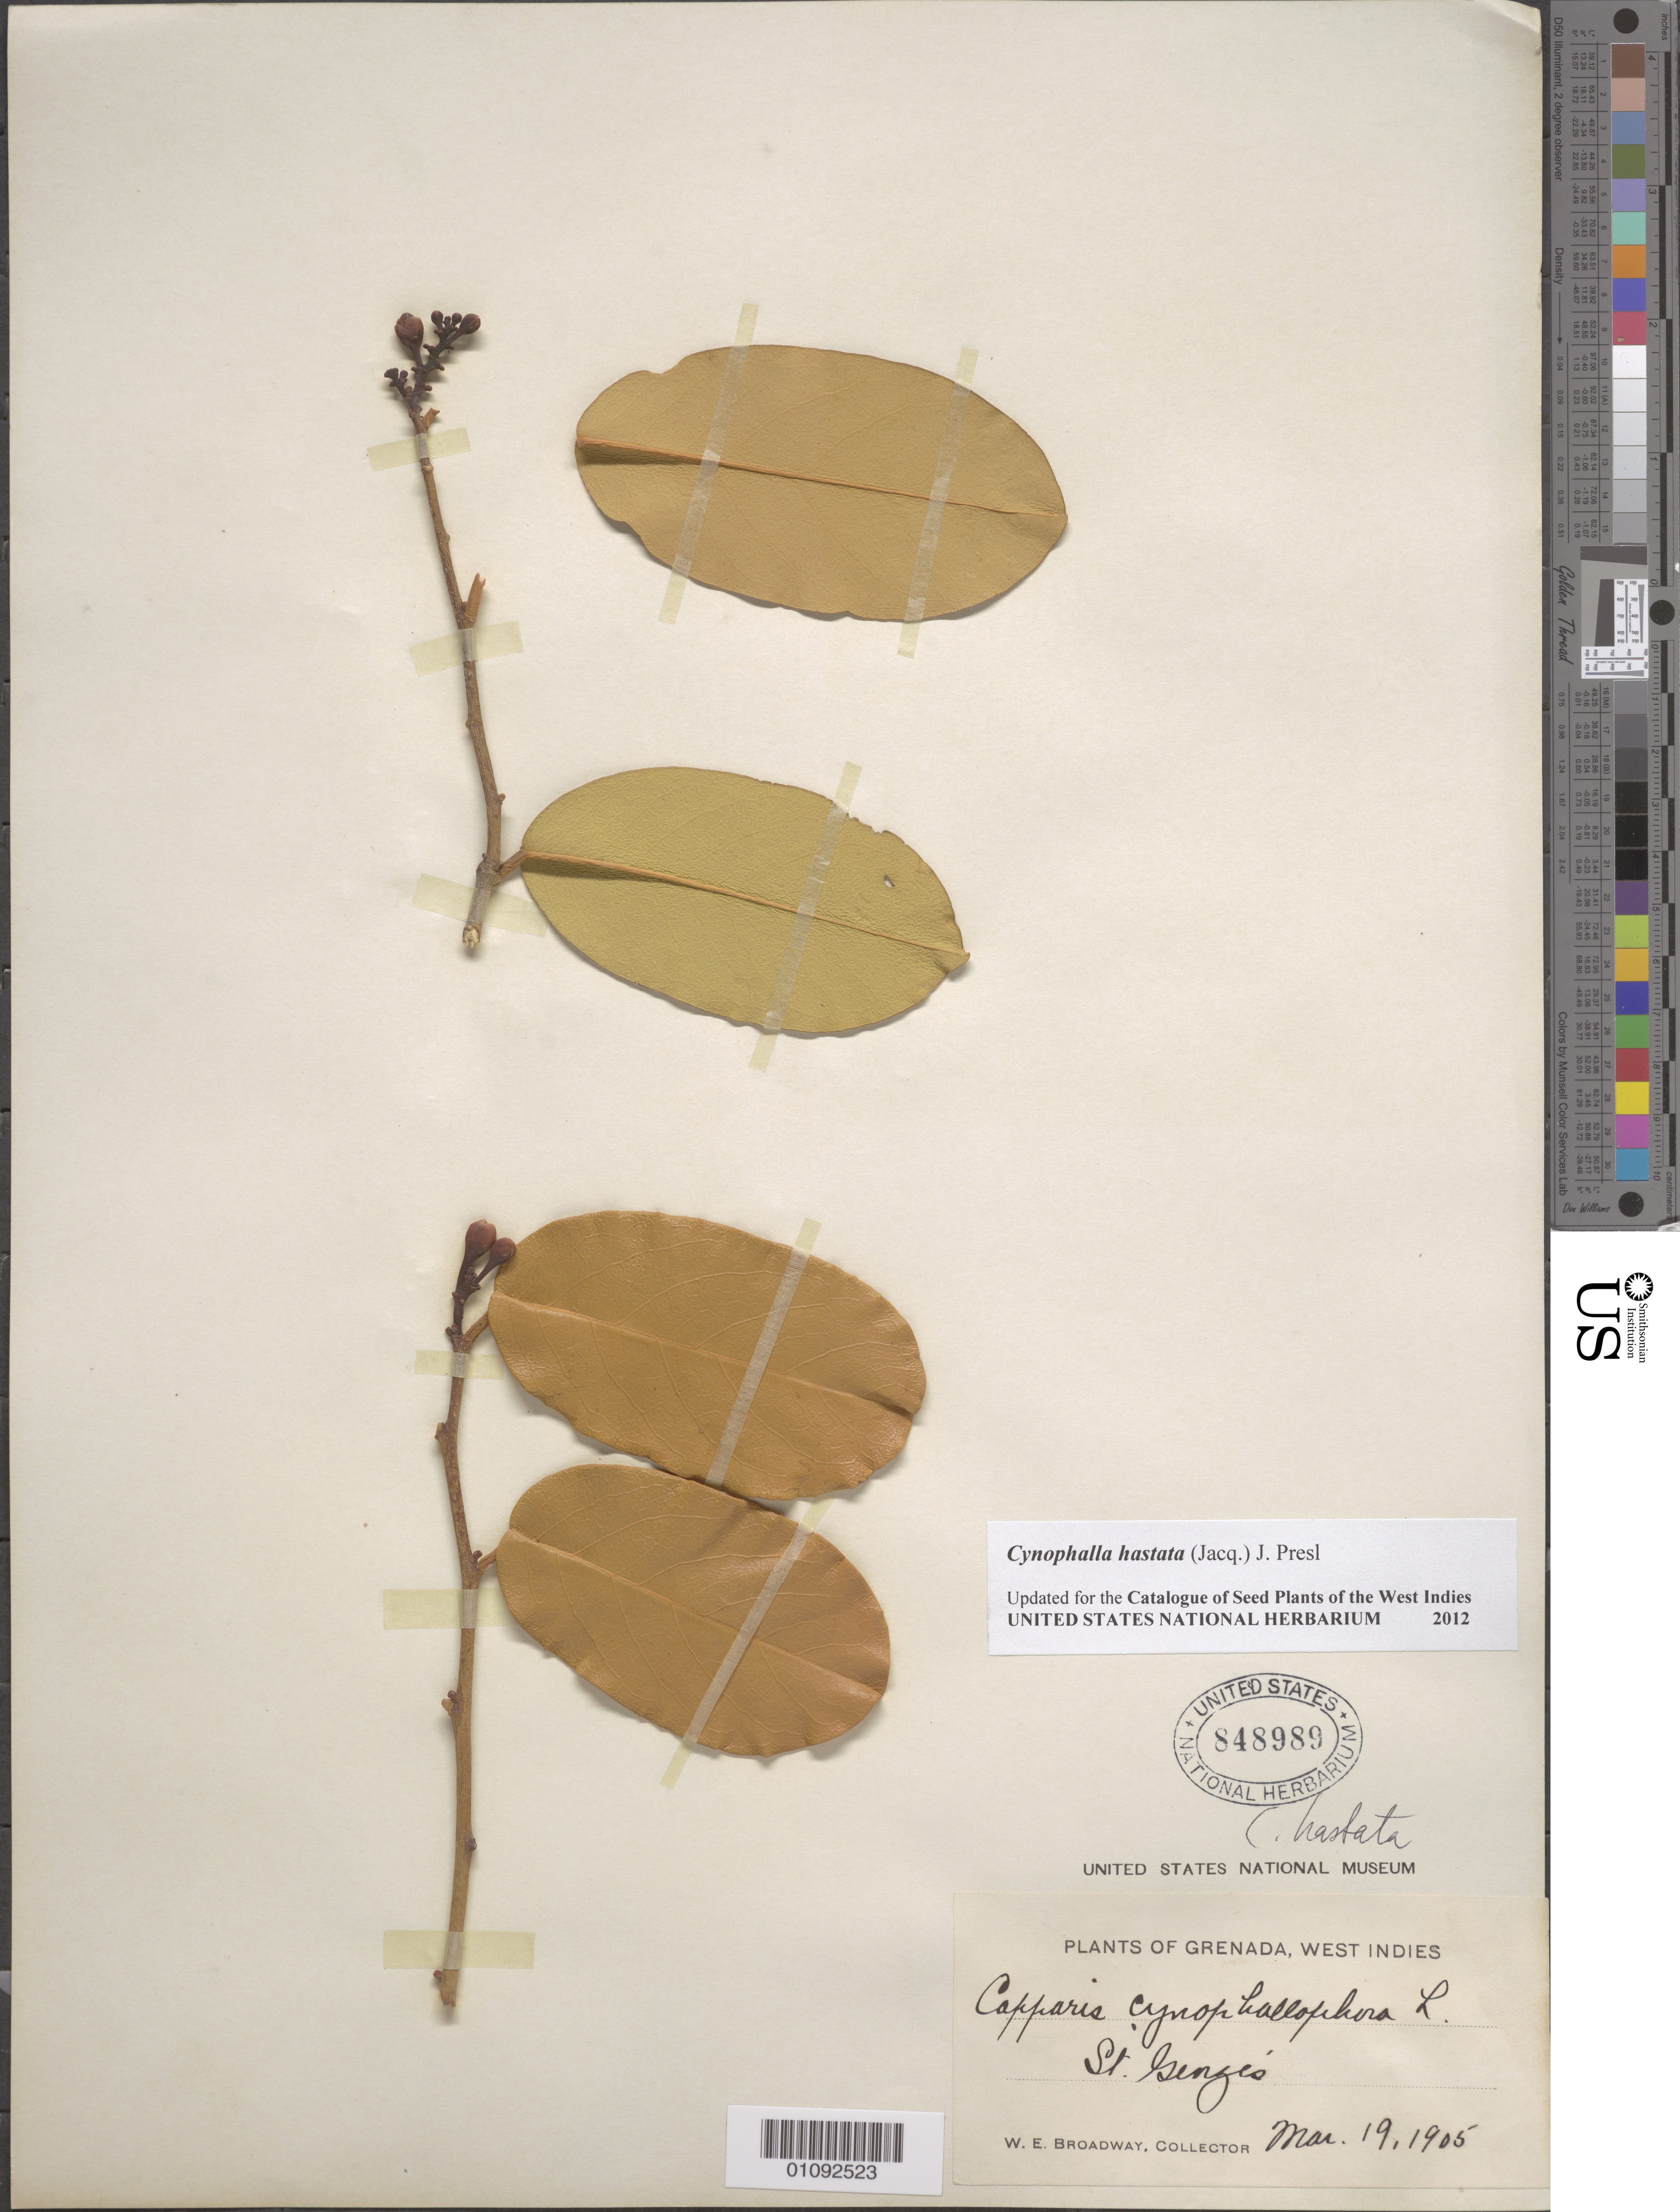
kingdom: Plantae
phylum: Tracheophyta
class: Magnoliopsida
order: Brassicales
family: Capparaceae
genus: Cynophalla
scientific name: Cynophalla hastata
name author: (Jacq.) J. Presl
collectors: W. E. Broadway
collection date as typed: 19 Mar 1905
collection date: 1905-03-19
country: Grenada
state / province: Saint George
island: Grenada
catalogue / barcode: US 848989